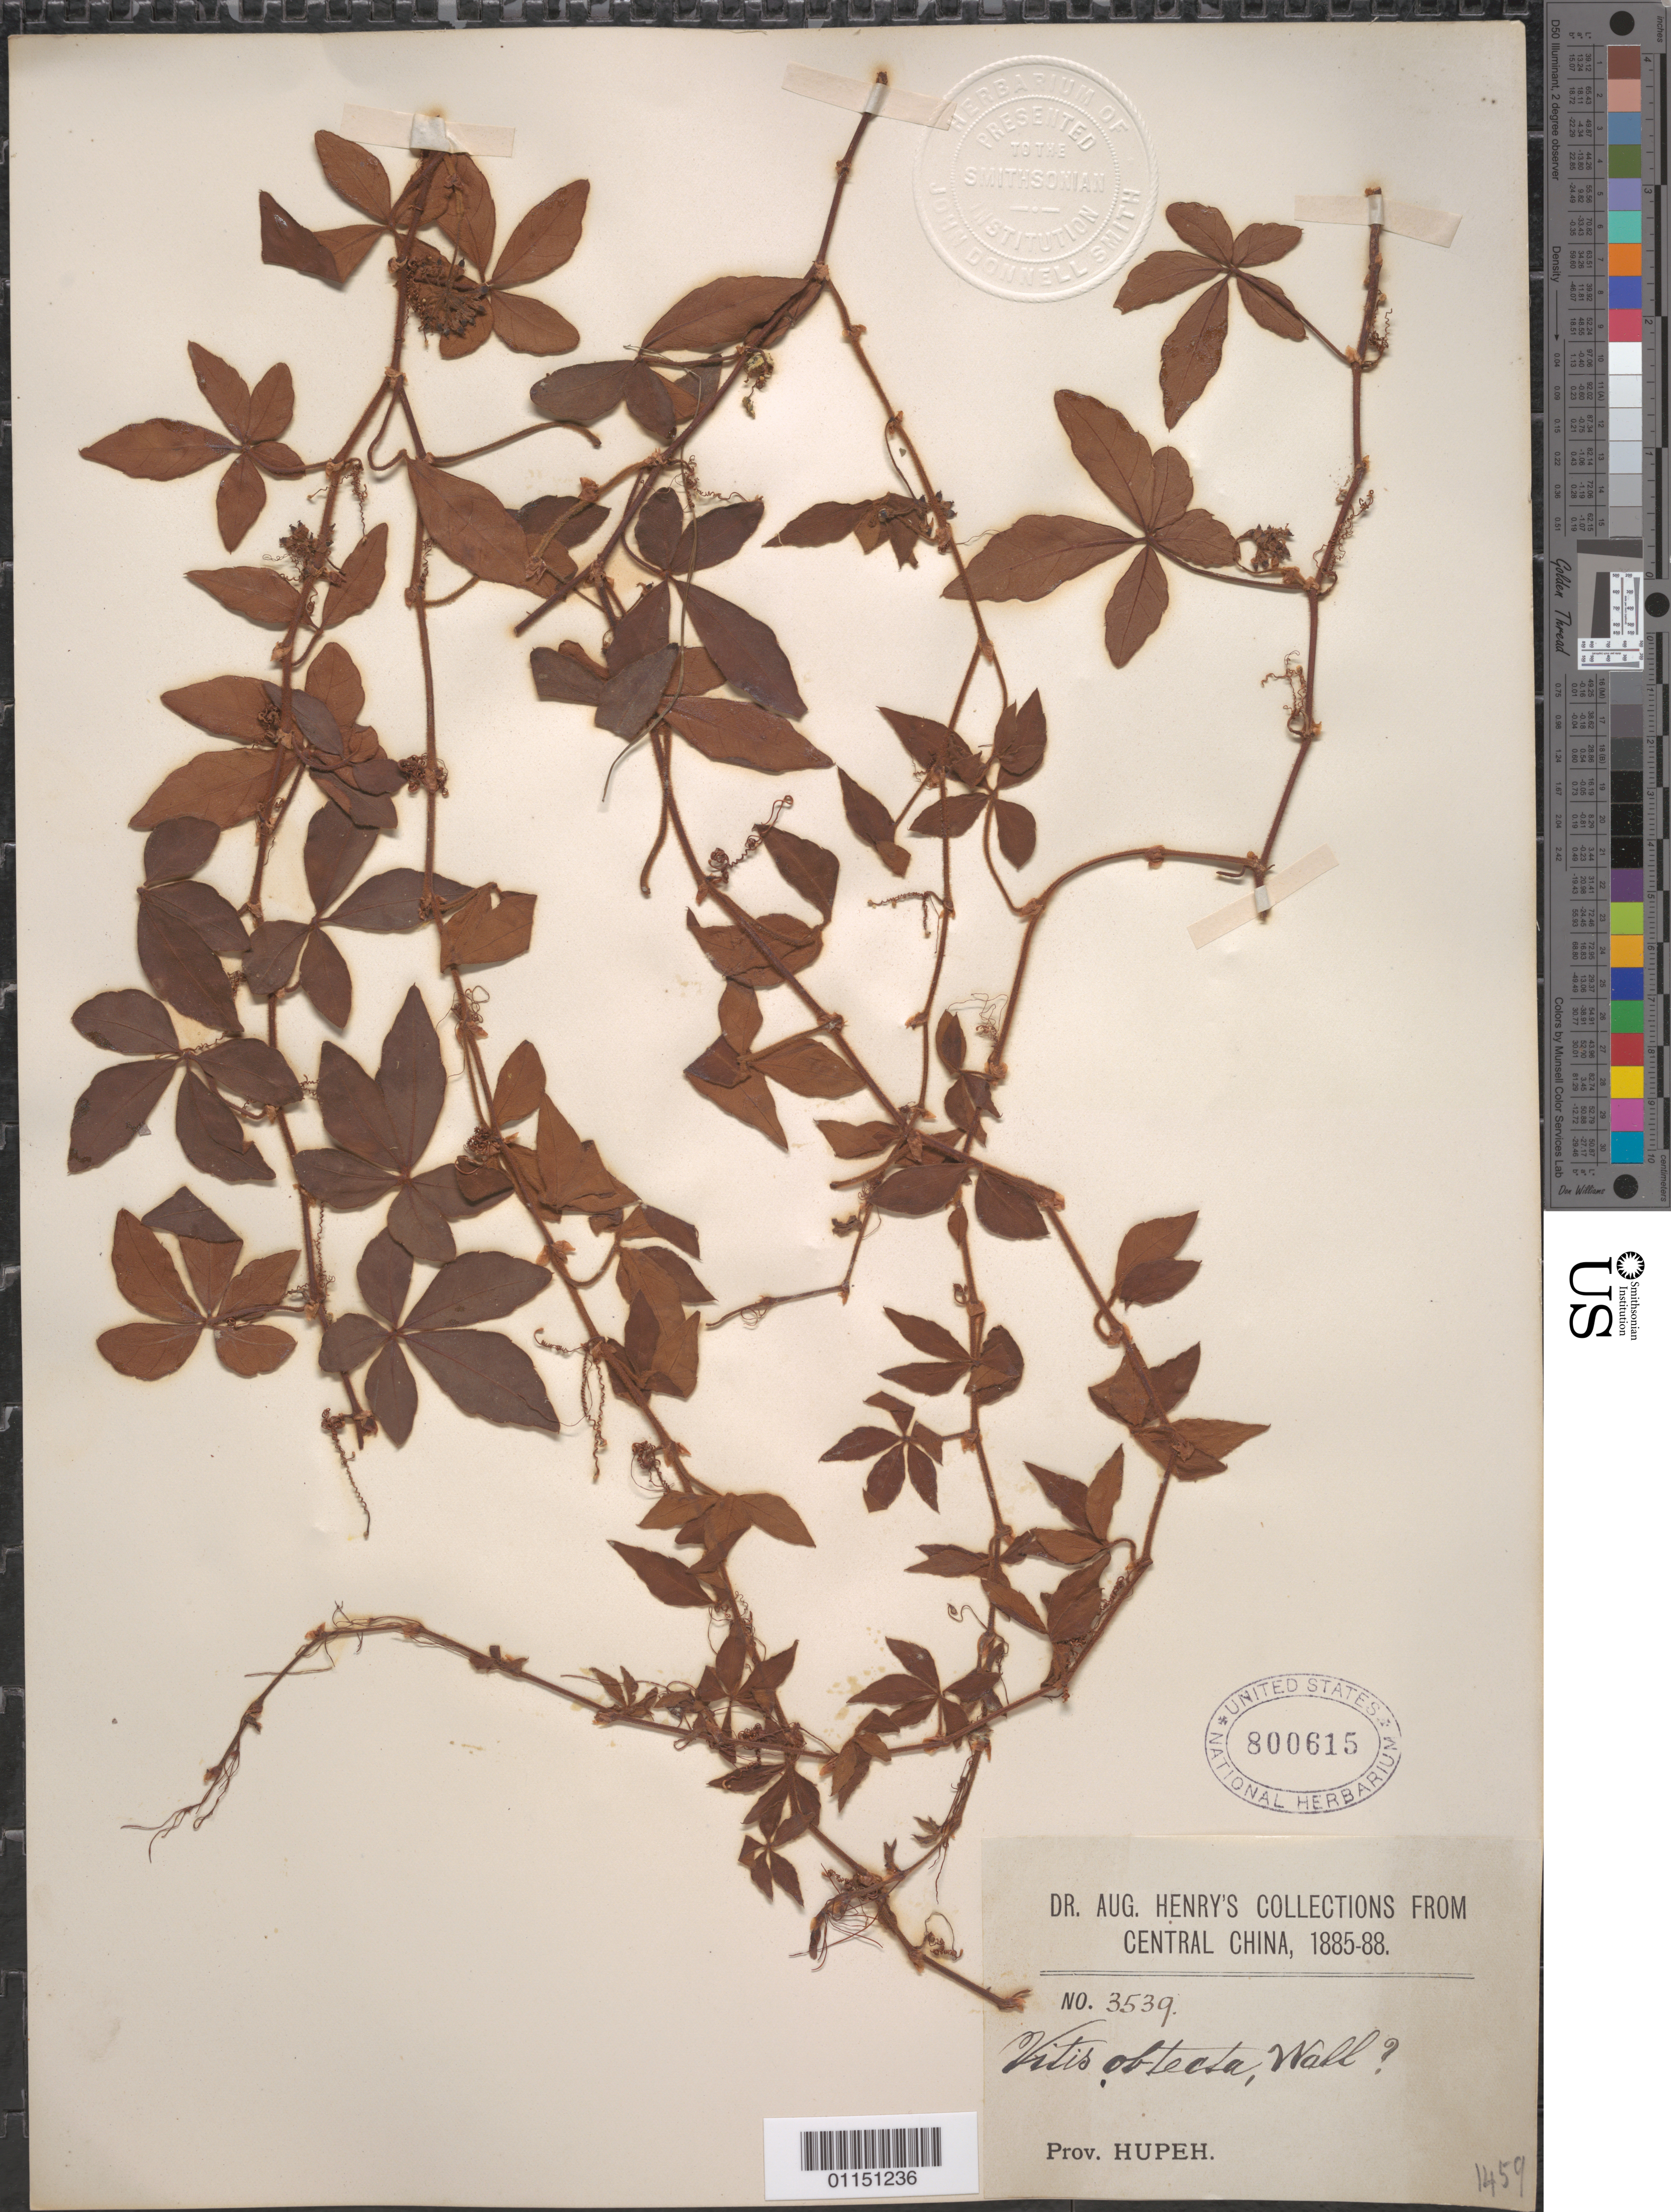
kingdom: Plantae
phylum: Tracheophyta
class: Magnoliopsida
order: Vitales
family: Vitaceae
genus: Vitis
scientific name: Vitis obtecta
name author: Wall. & M.A. Lawson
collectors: A. Henry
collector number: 3539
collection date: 1885/1888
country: China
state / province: Hubei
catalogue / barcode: US 800615